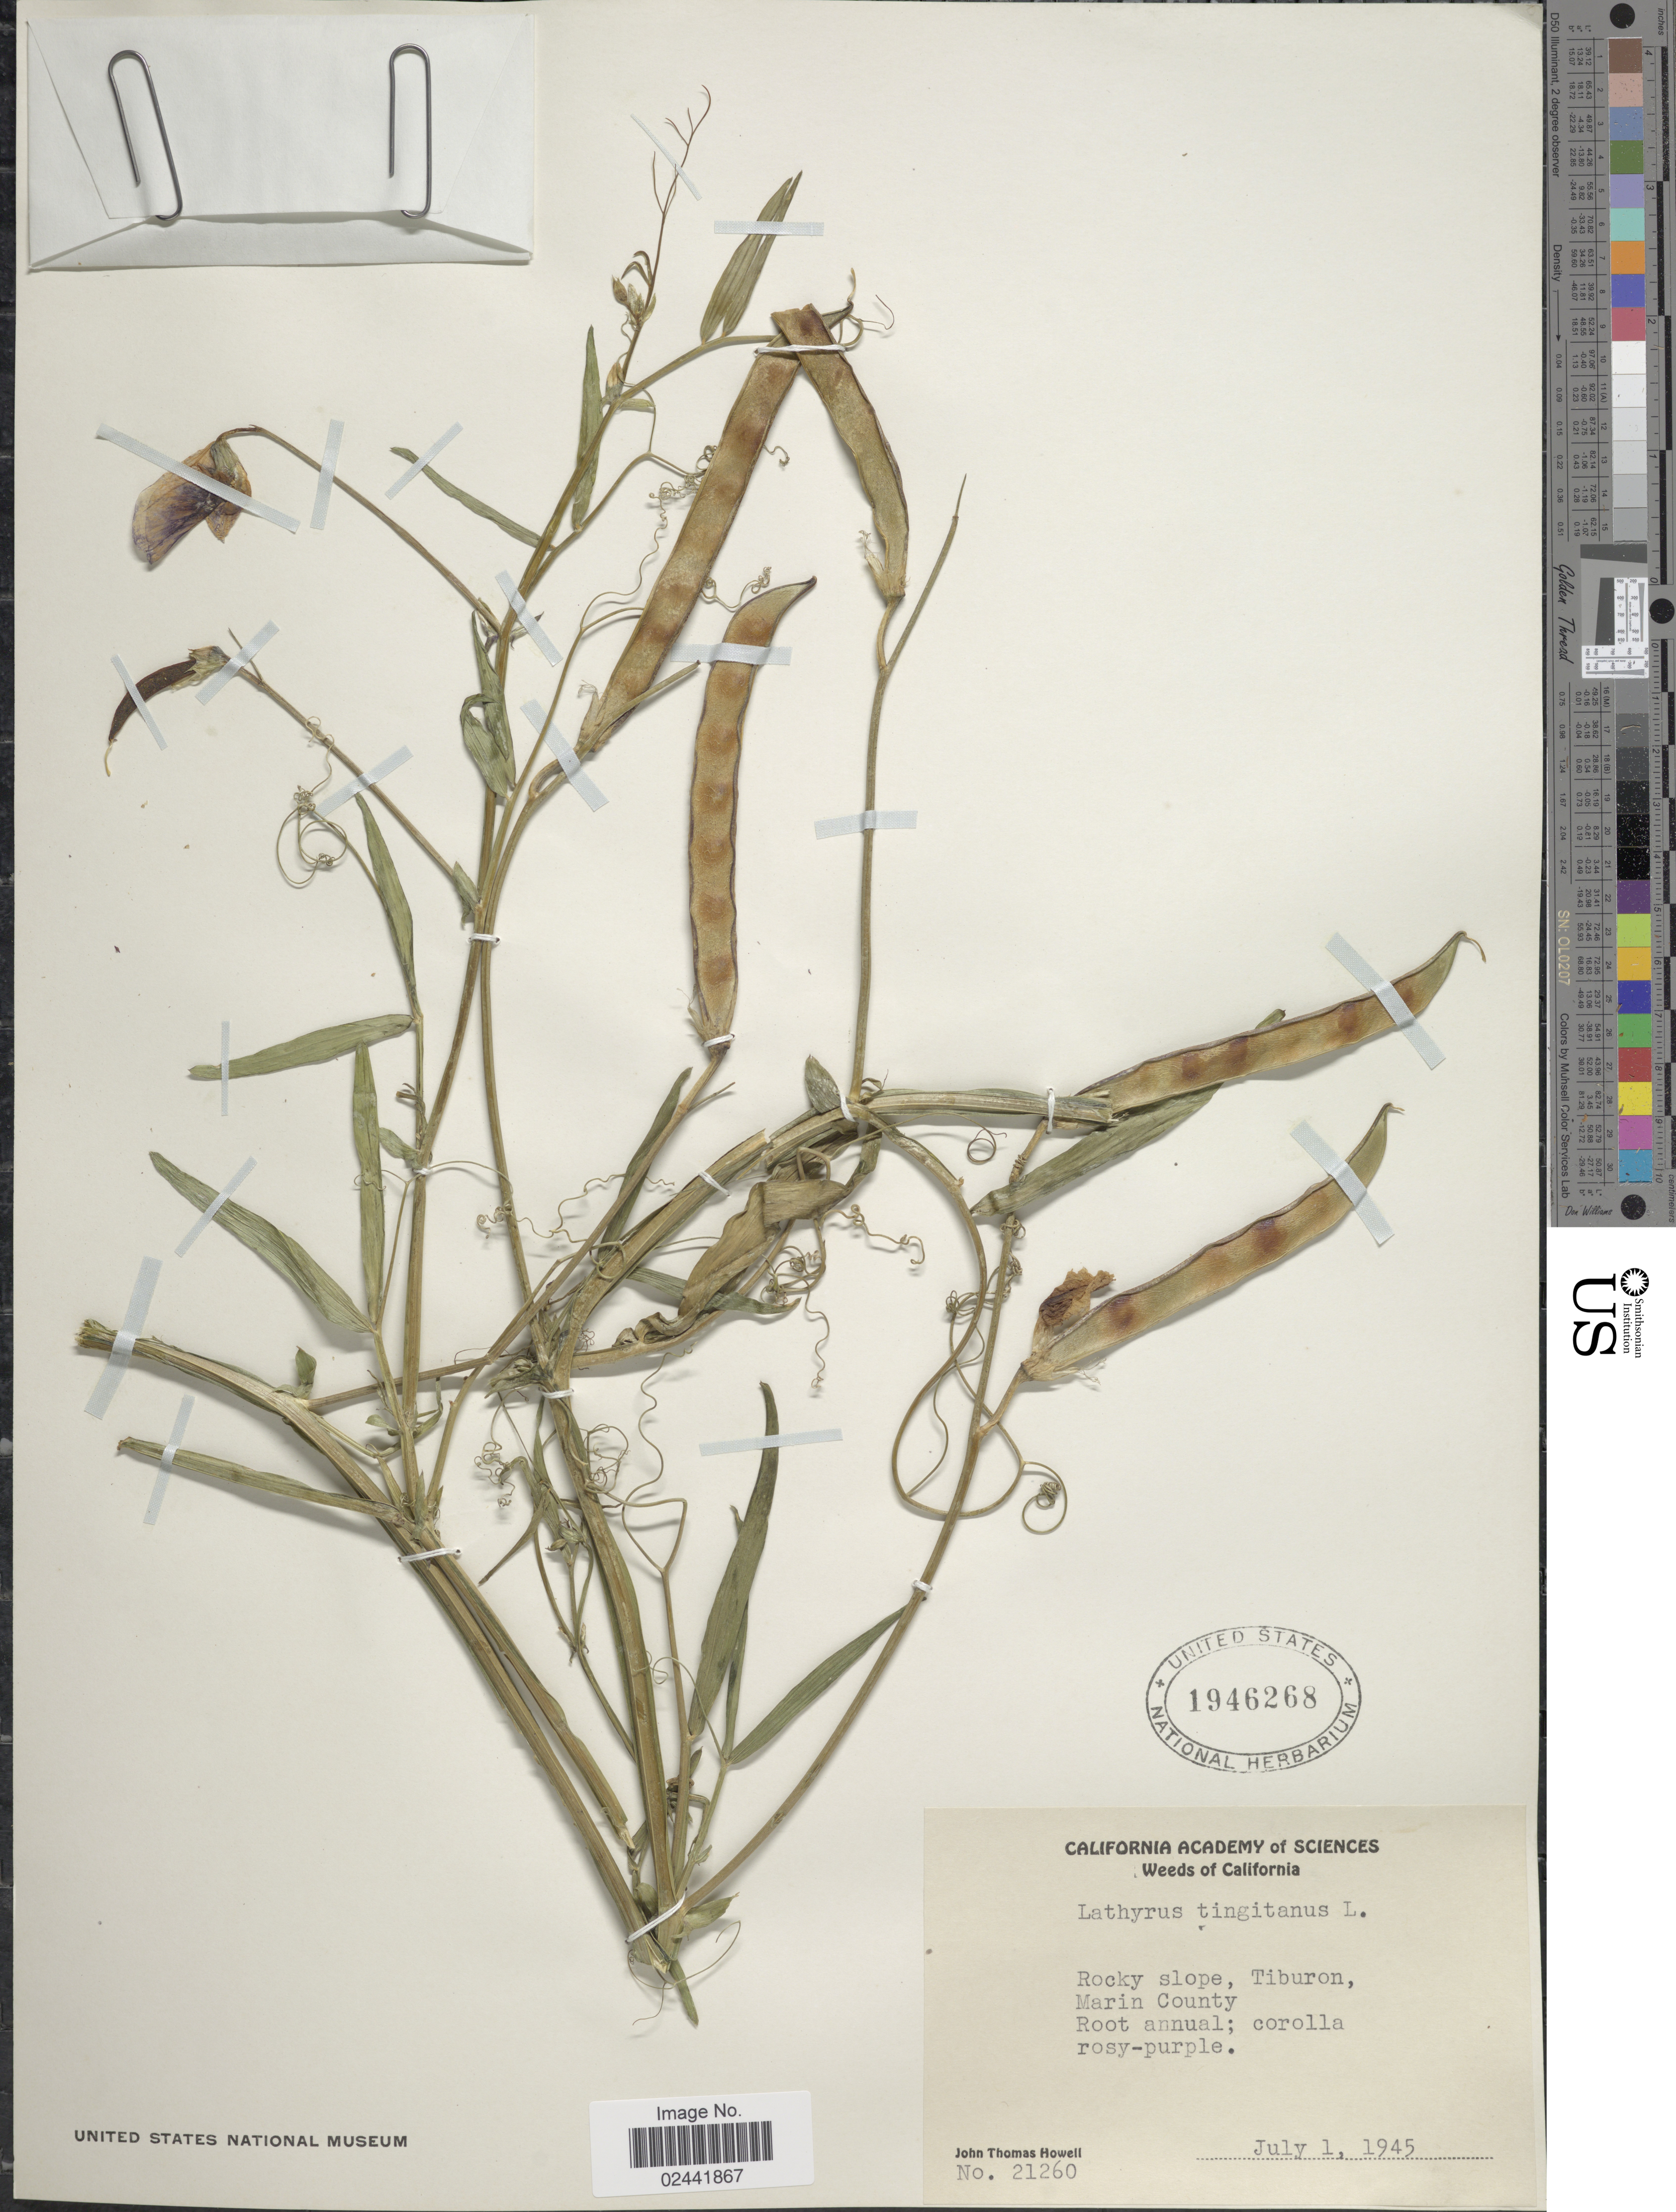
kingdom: Plantae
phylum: Tracheophyta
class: Magnoliopsida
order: Fabales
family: Fabaceae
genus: Lathyrus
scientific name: Lathyrus tingitanus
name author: L.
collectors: J. T. Howell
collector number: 21260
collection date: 1945-07-01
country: United States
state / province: California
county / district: Marin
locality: Rocky slope, Tiburon, Marin County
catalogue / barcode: US 1946268